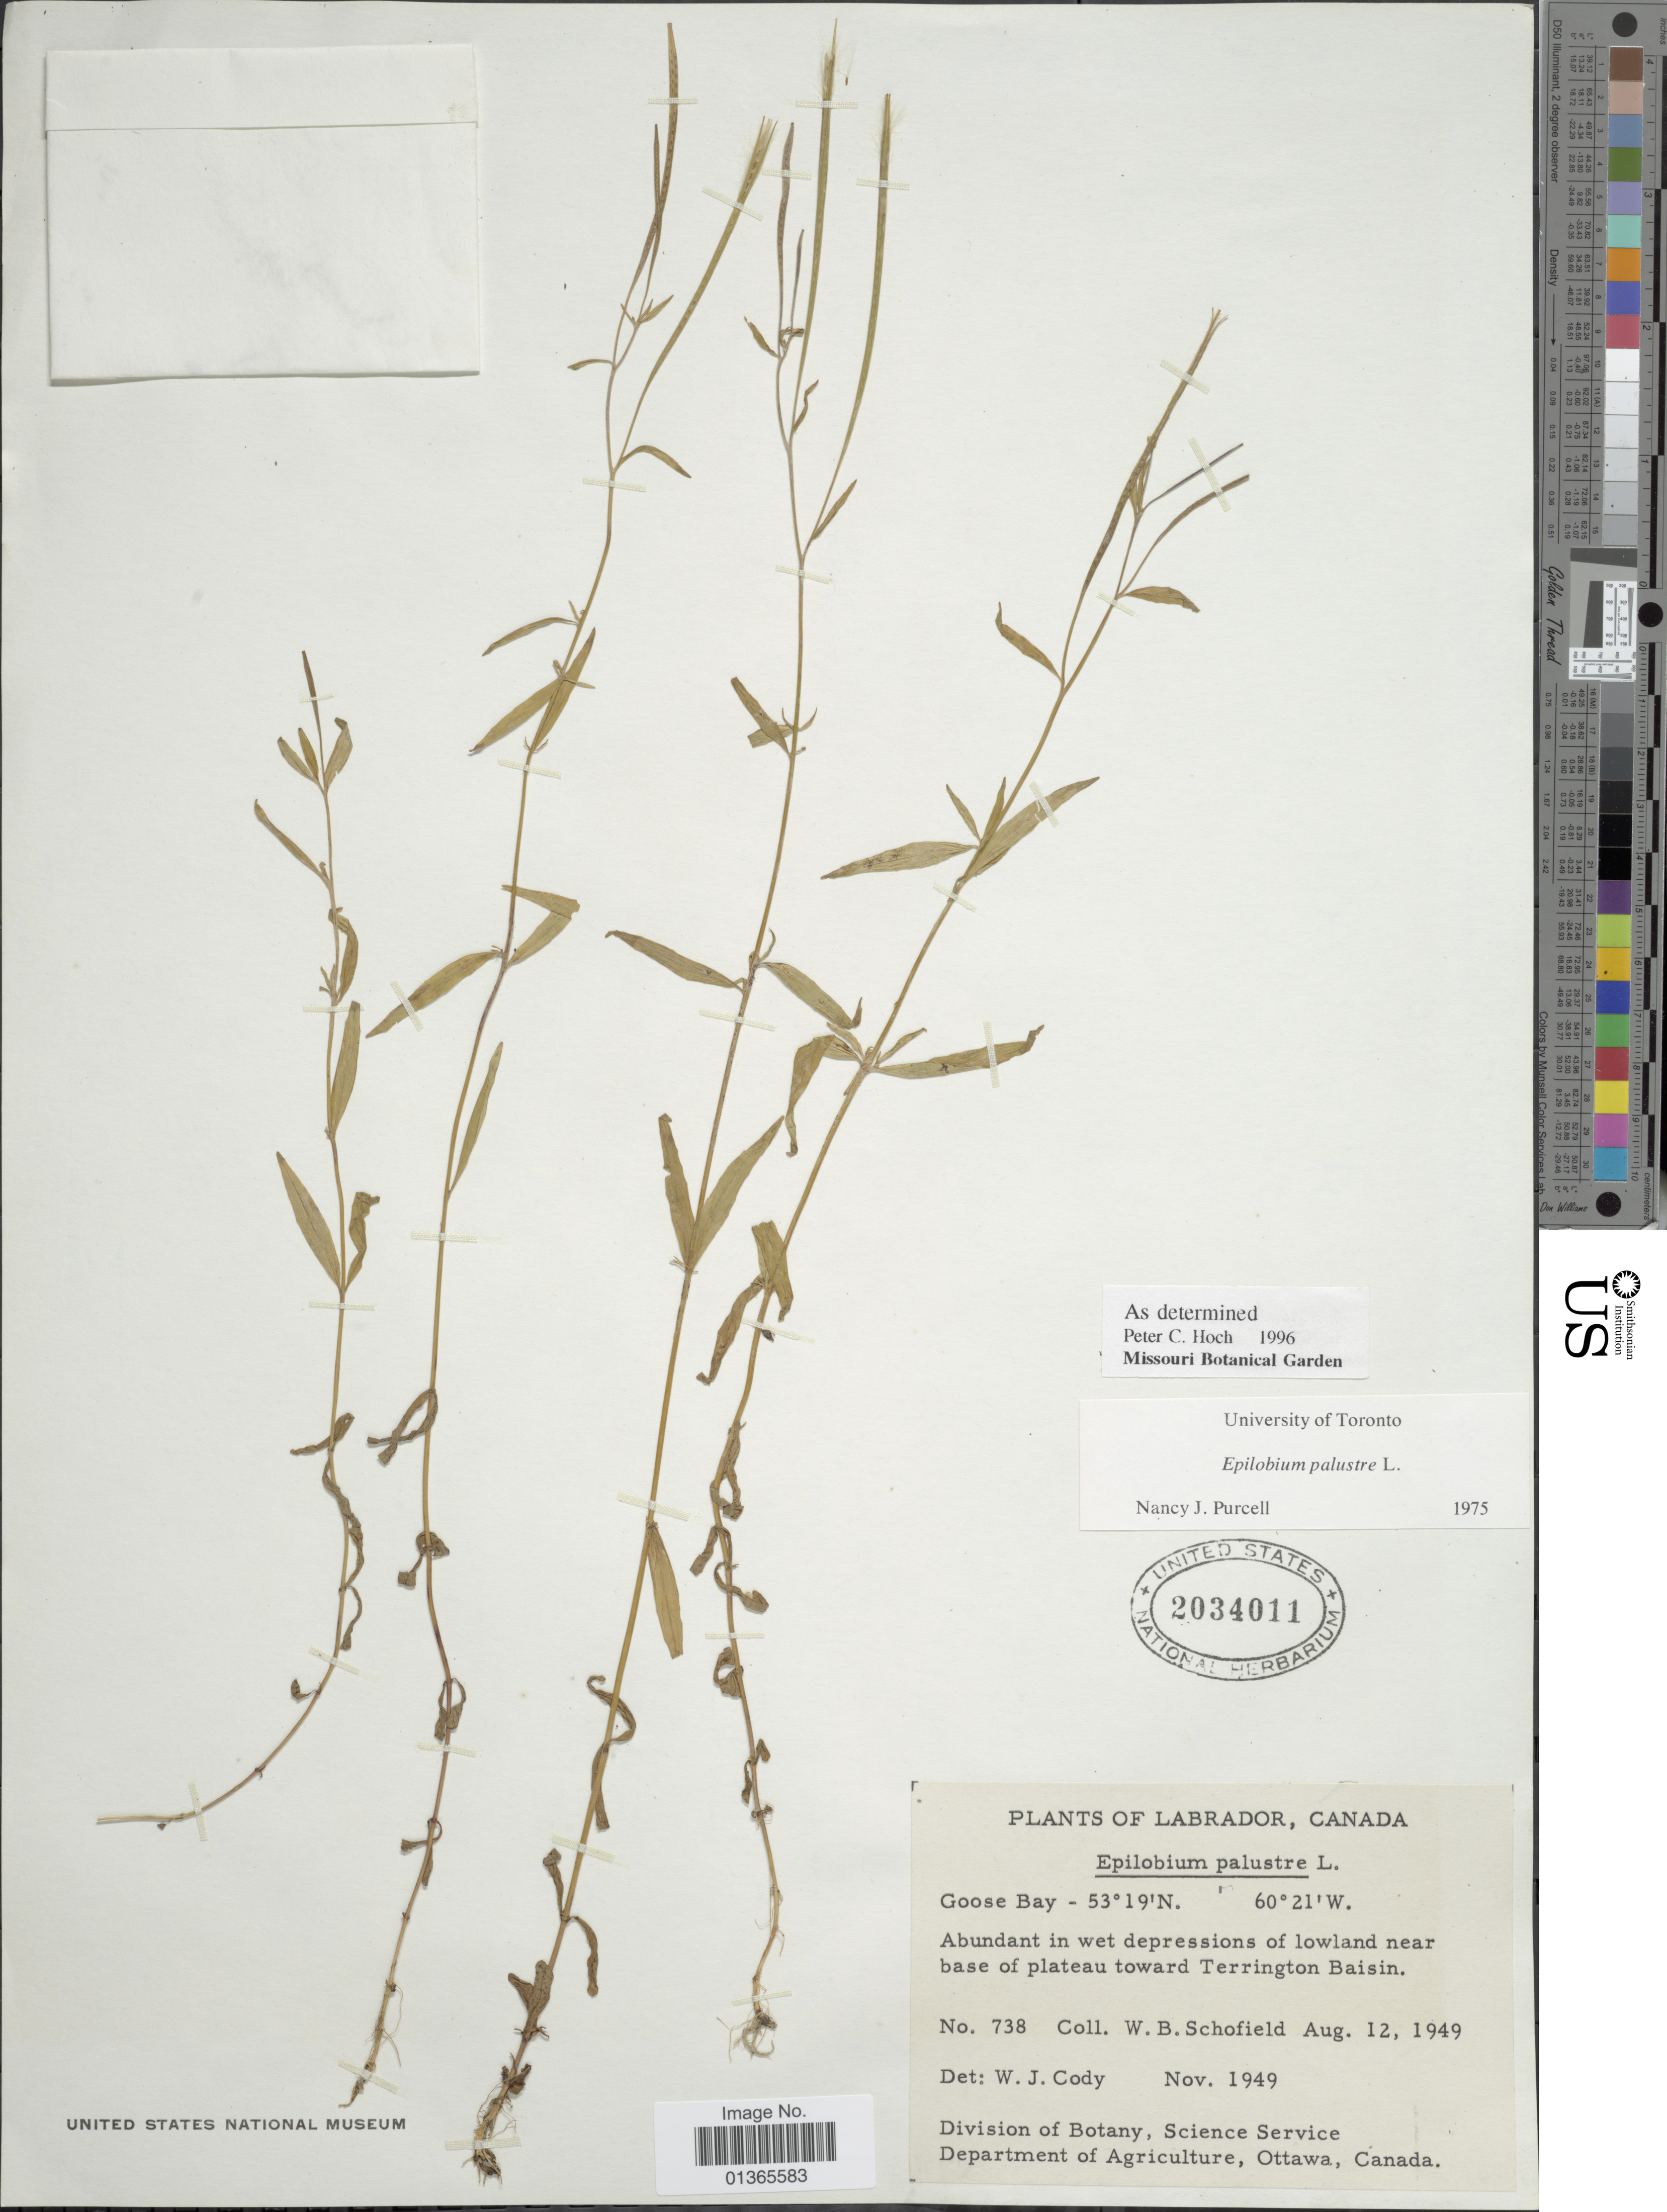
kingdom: Plantae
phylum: Tracheophyta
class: Magnoliopsida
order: Myrtales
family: Onagraceae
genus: Epilobium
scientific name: Epilobium palustre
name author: L.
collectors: W. Schofield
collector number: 738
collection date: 1949-08-12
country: Canada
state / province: Newfoundland and Labrador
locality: Labrador. Goose Bay. Abundant in wet depressions of lowland near base of plateau toward Terrington Baisin.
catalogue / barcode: US 2034011